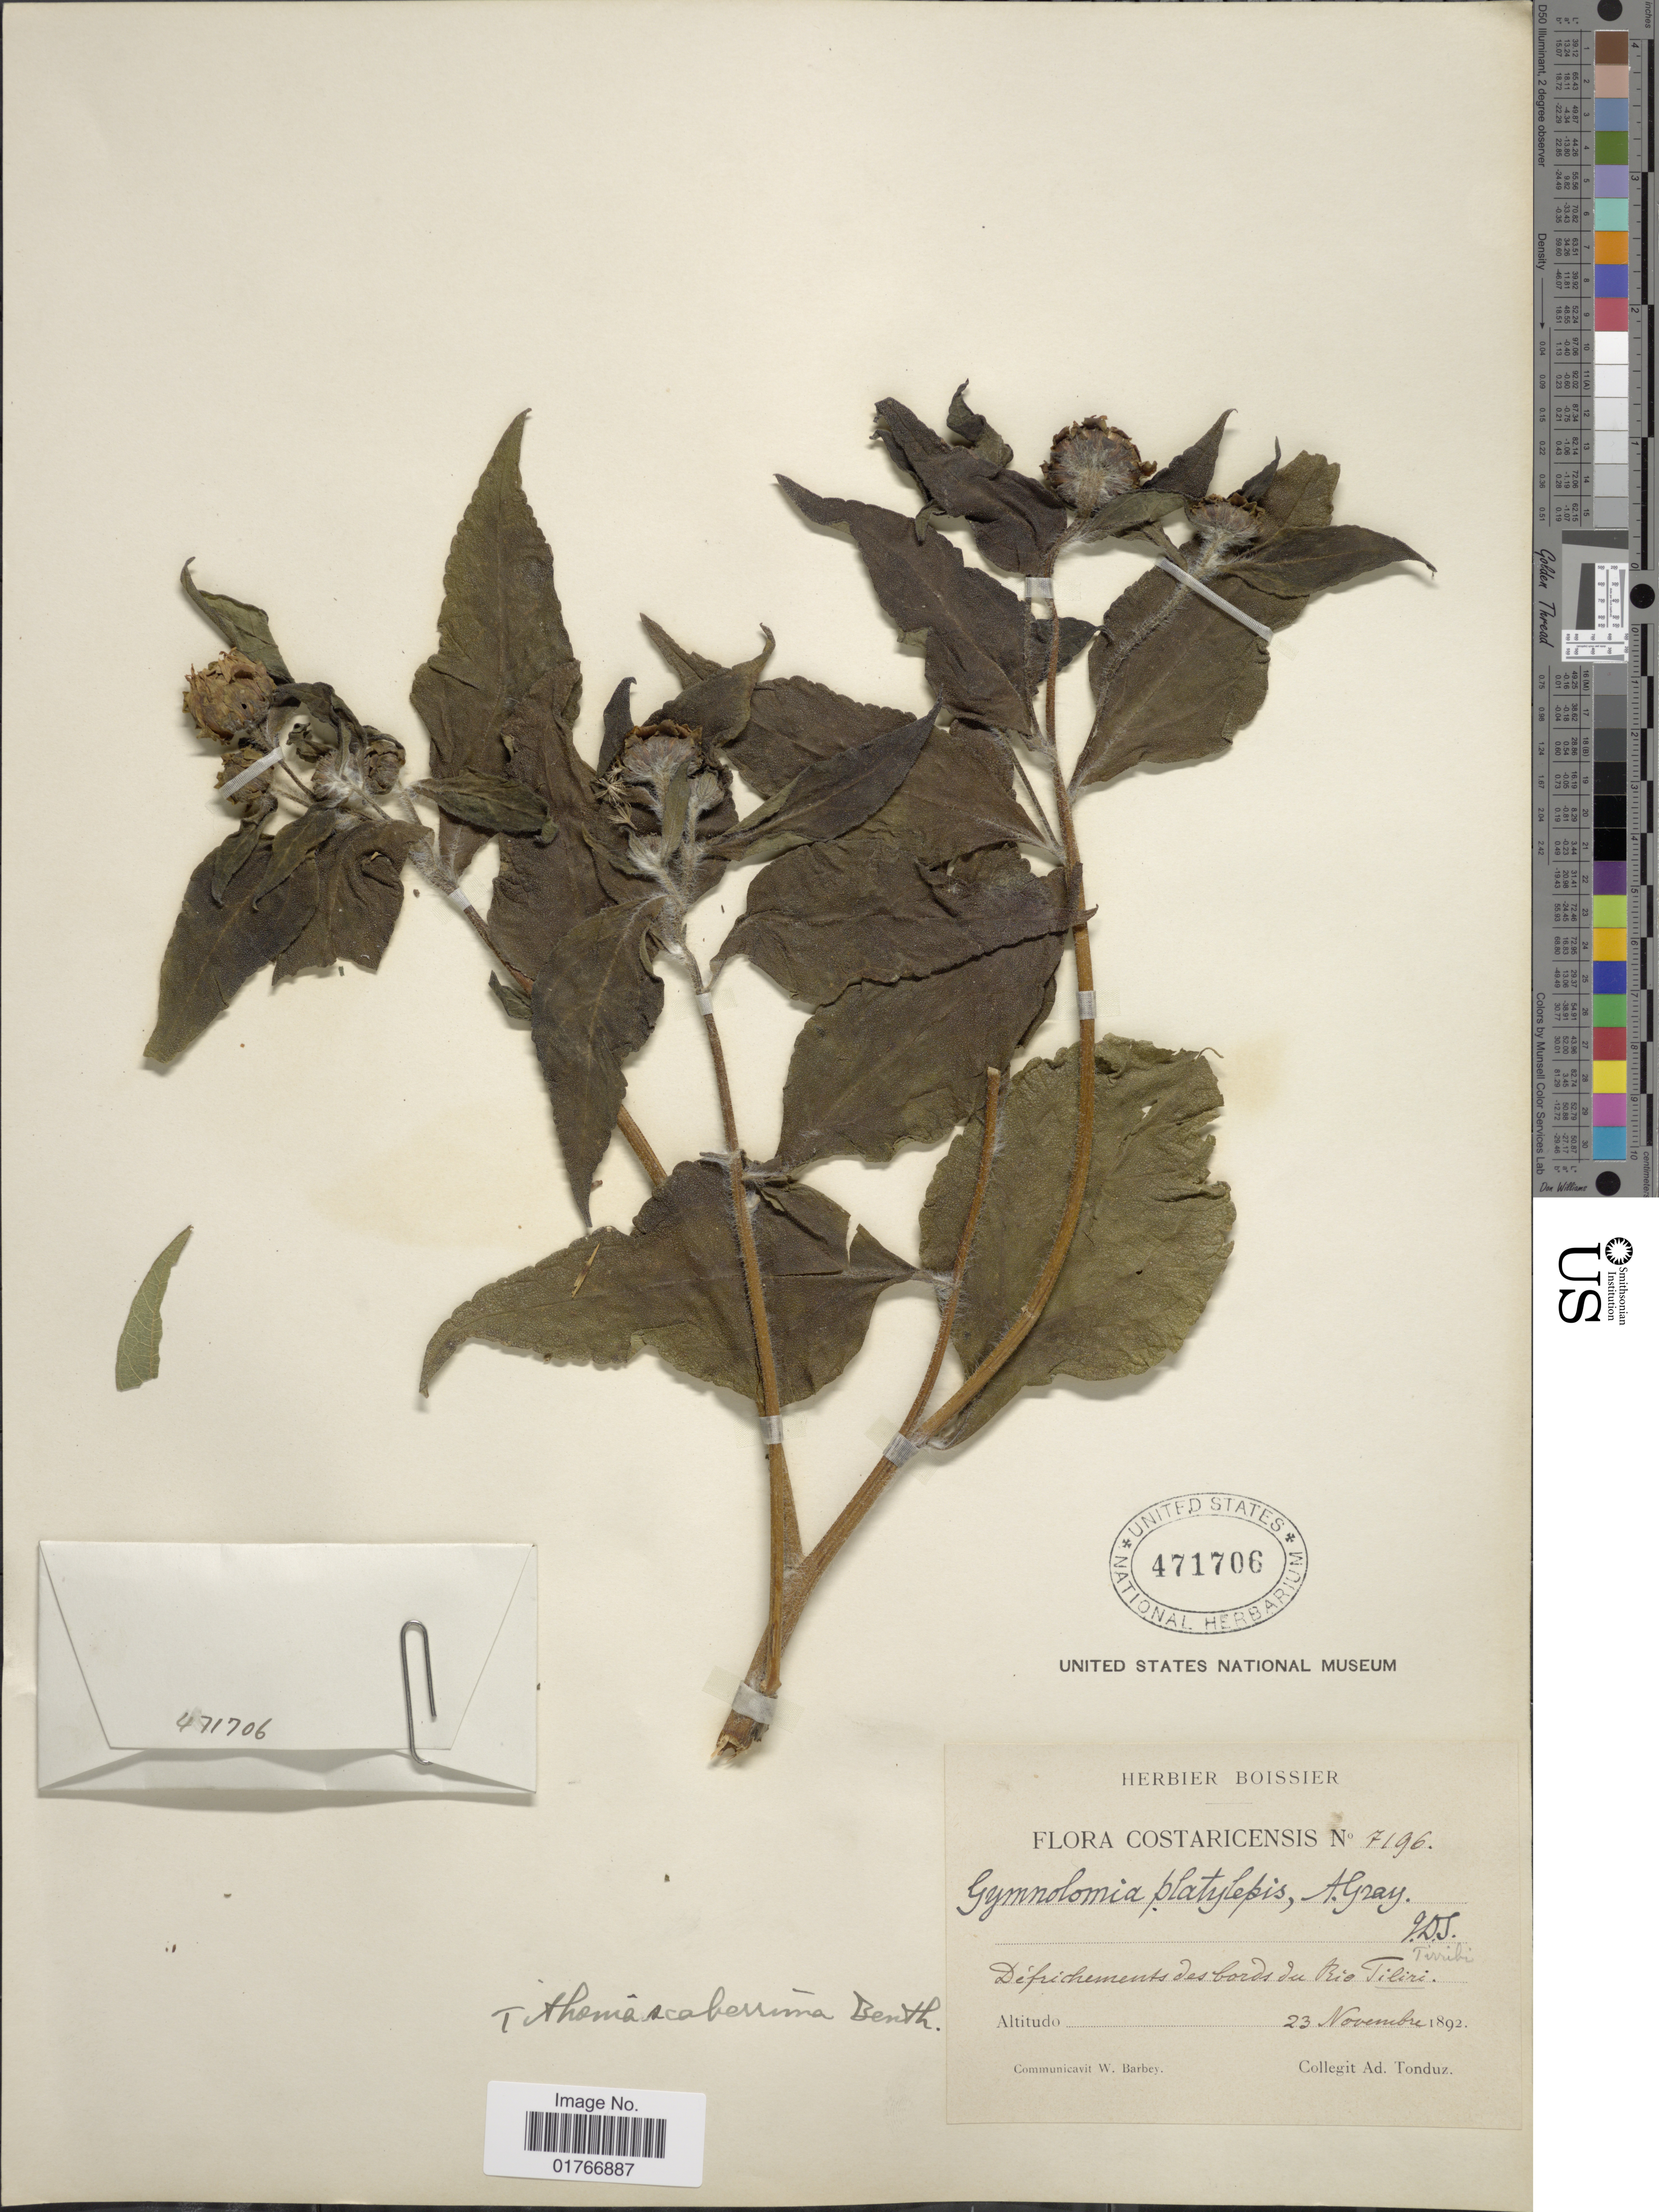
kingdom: Plantae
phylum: Tracheophyta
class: Magnoliopsida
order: Asterales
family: Asteraceae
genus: Tithonia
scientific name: Tithonia longiradiata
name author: (Bertol.) S.F. Blake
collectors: A. Tonduz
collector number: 7196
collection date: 1892-11-23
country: Costa Rica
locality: Défrichements des bords du Rio Térraba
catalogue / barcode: US 471706